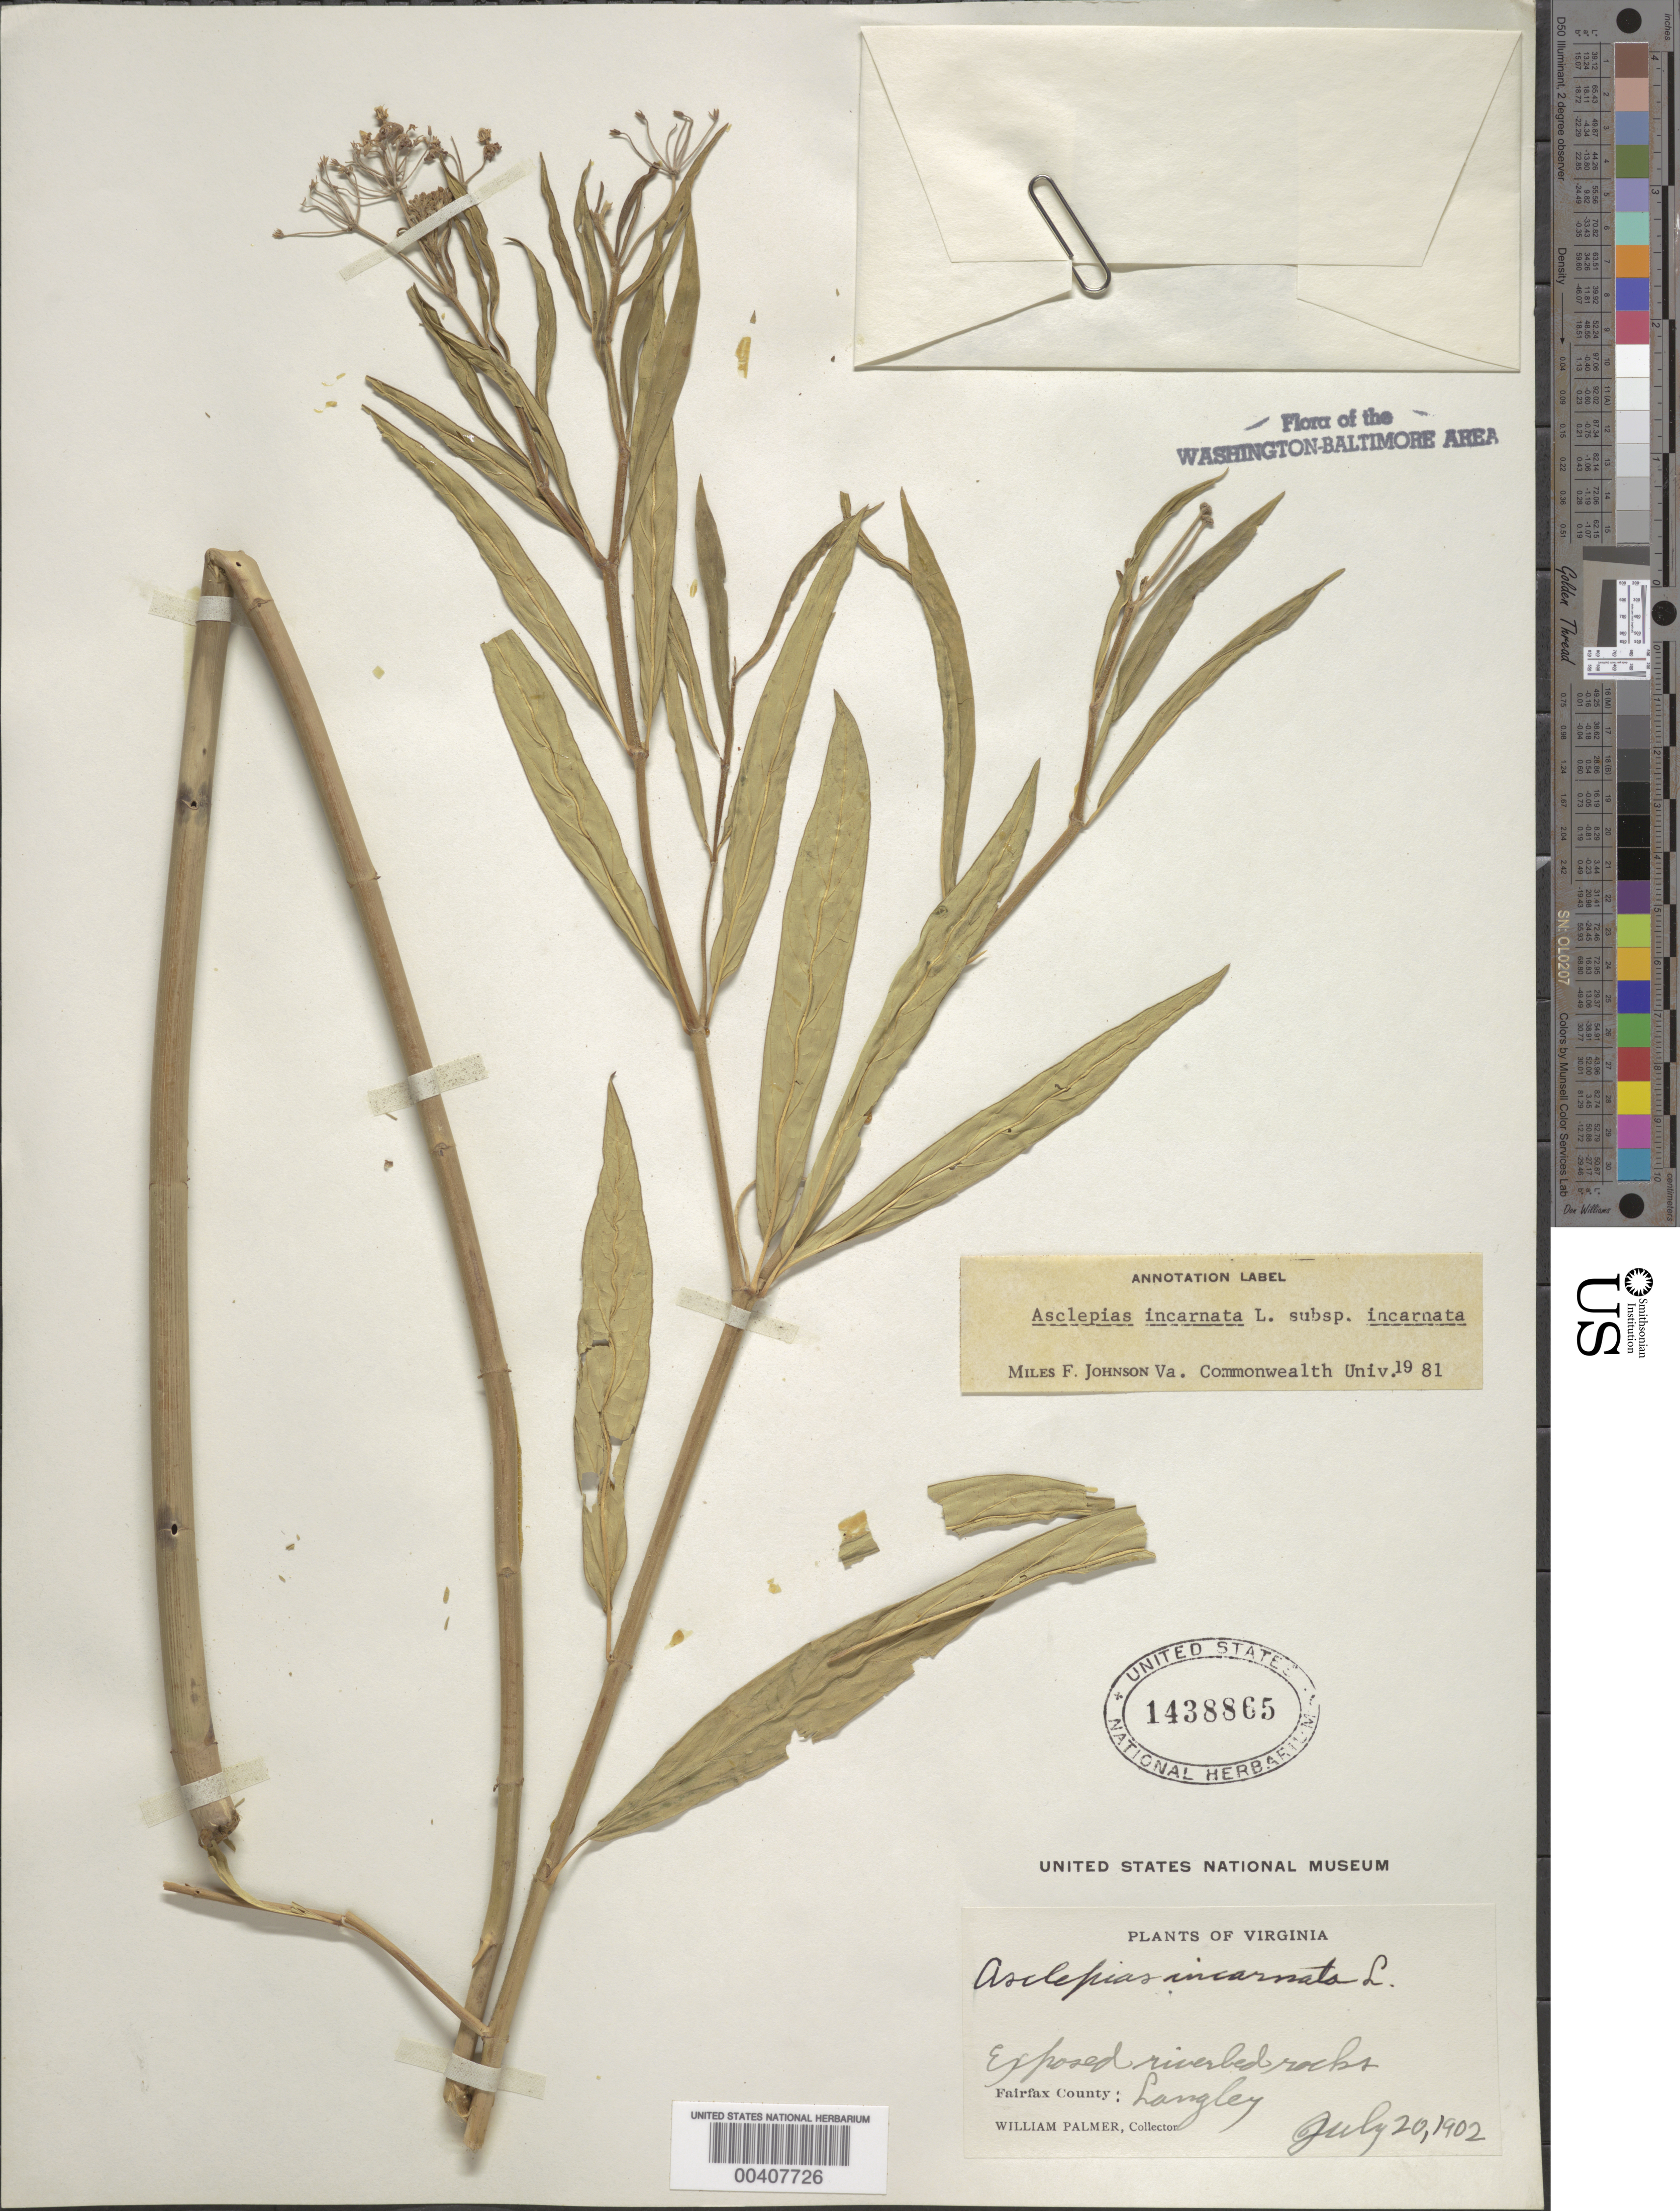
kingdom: Plantae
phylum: Tracheophyta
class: Magnoliopsida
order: Gentianales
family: Apocynaceae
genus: Asclepias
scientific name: Asclepias incarnata subsp. incarnata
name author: L.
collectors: W. Palmer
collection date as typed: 20 Jul 1902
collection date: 1902-07-20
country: United States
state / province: Virginia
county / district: Fairfax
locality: Langley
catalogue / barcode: US 1438865